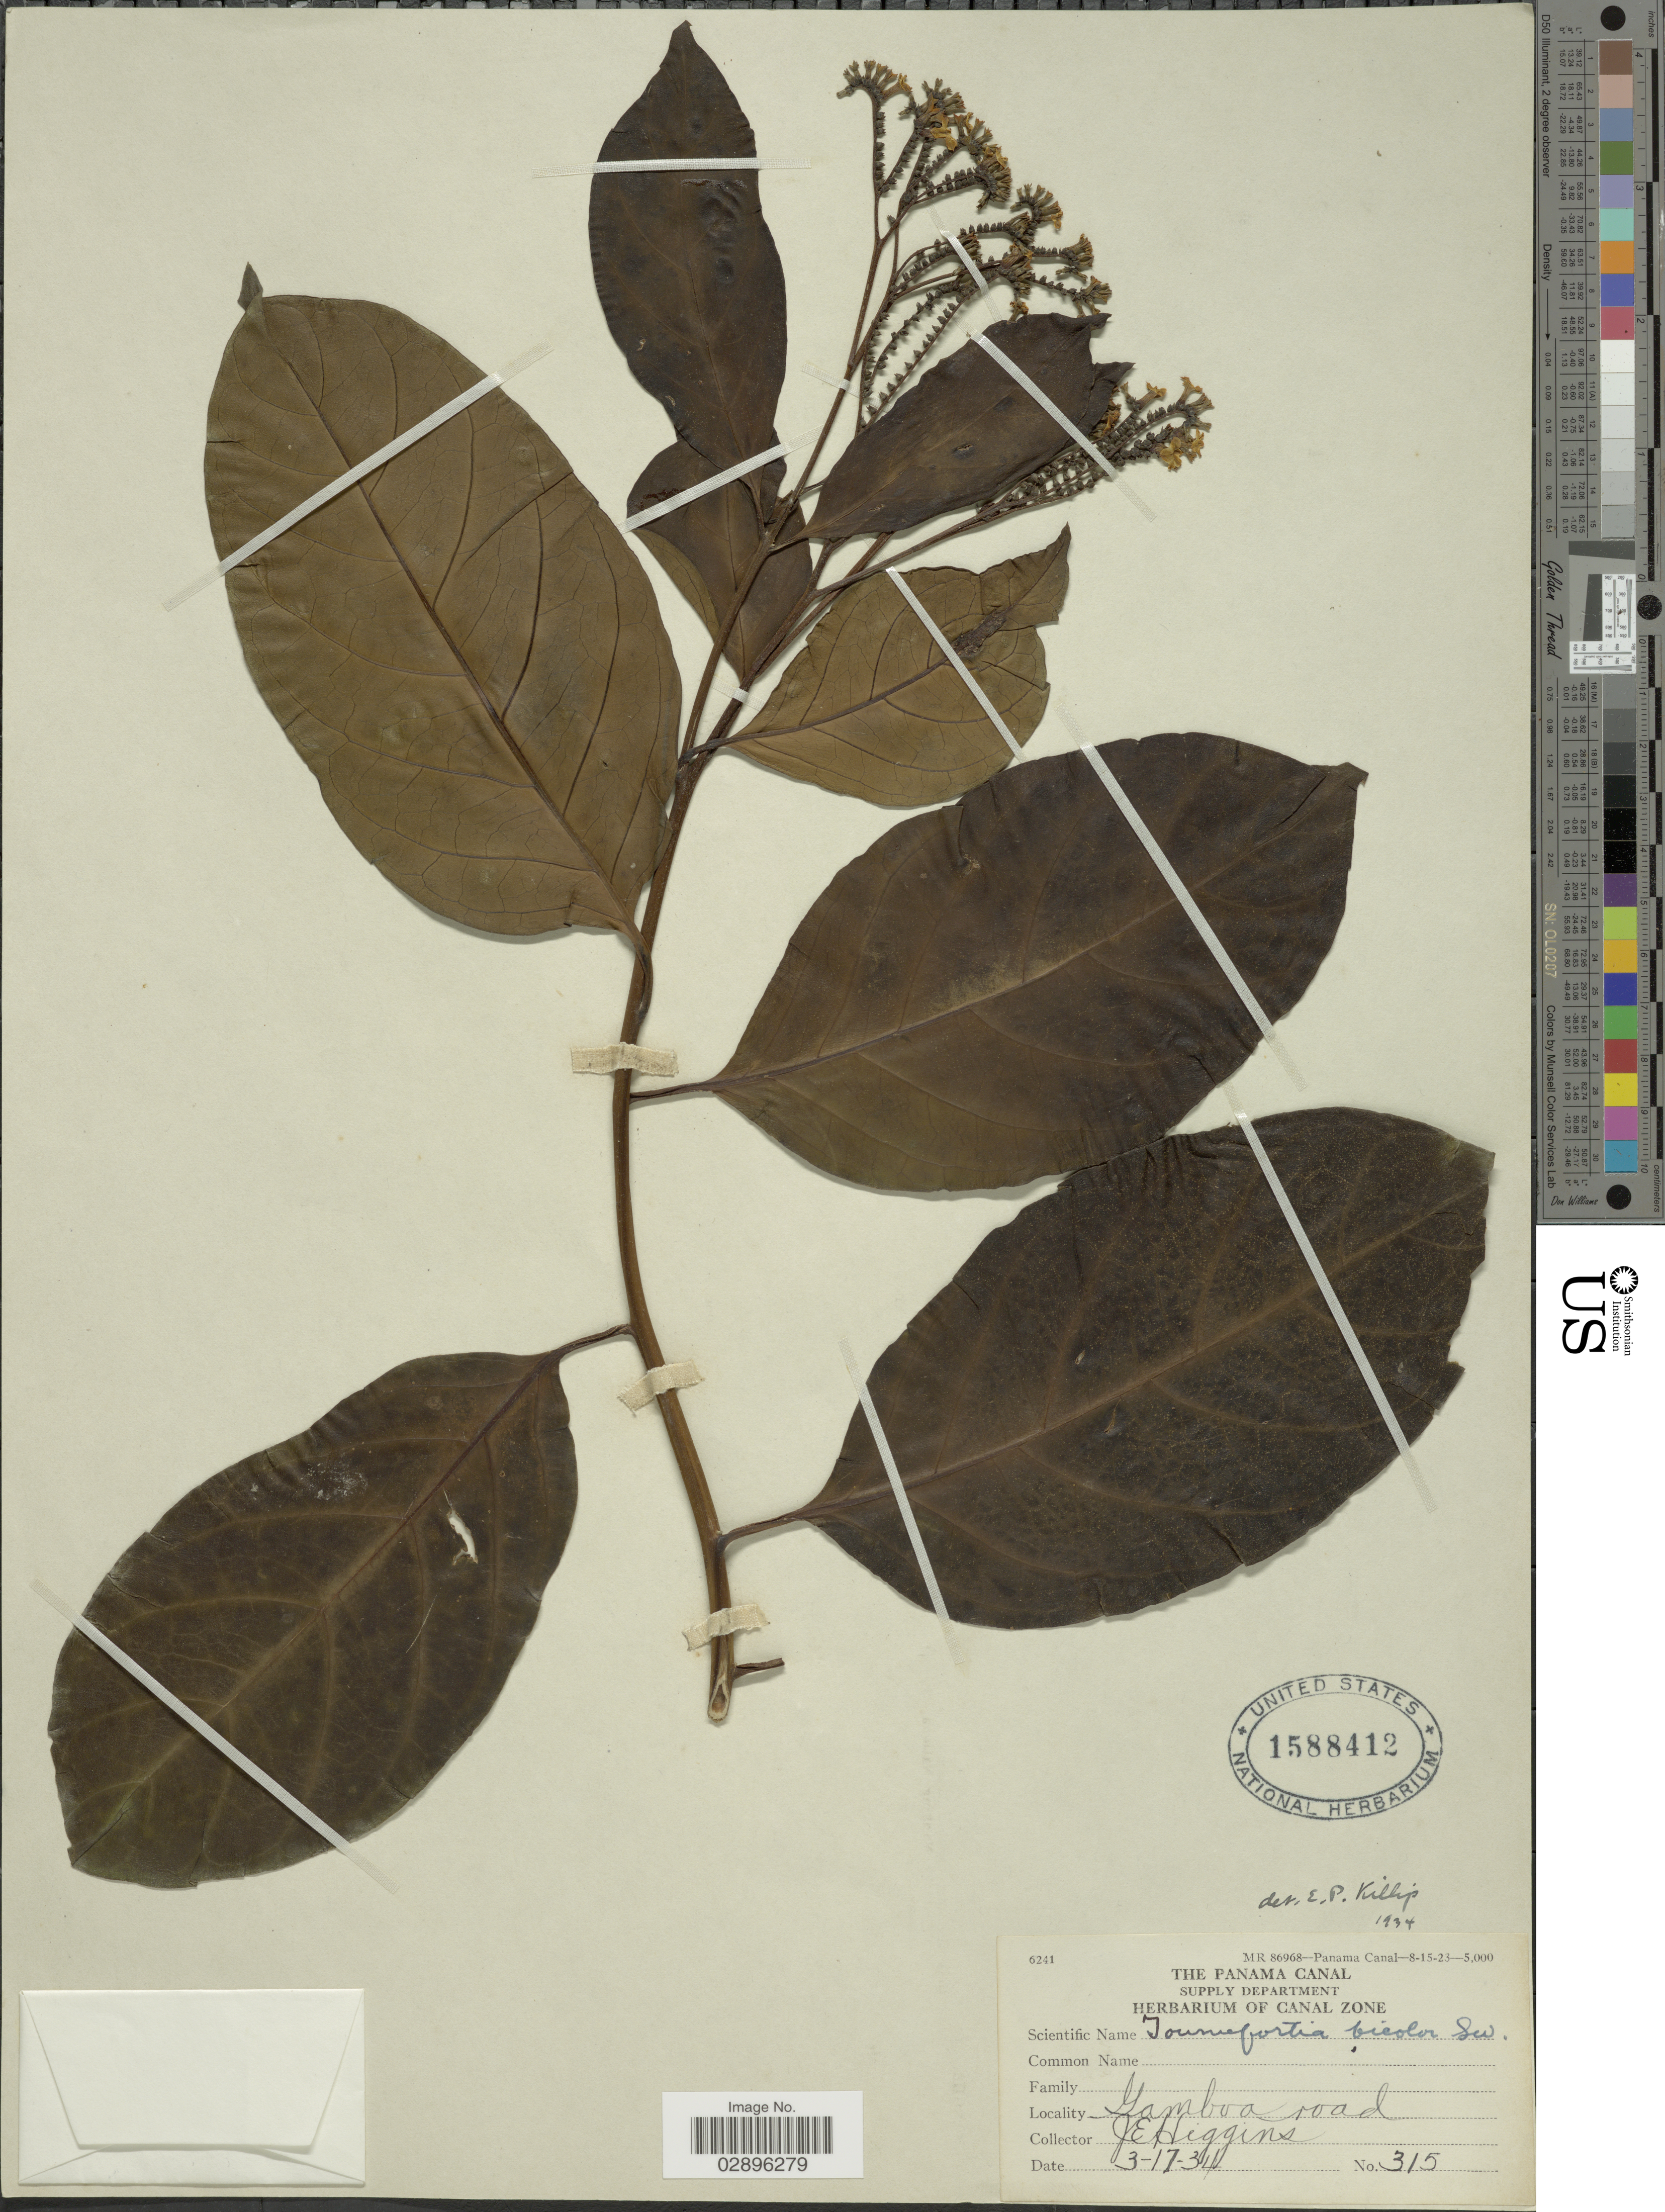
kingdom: Plantae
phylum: Tracheophyta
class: Magnoliopsida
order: Boraginales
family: Heliotropiaceae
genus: Tournefortia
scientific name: Tournefortia bicolor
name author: Sw.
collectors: J. Higgins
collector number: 315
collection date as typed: Transcribed d/m/y: 17/3/34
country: Panama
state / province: Colón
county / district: Canal Zone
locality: The Panama Canal. Gamboa road.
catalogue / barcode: US 1588412